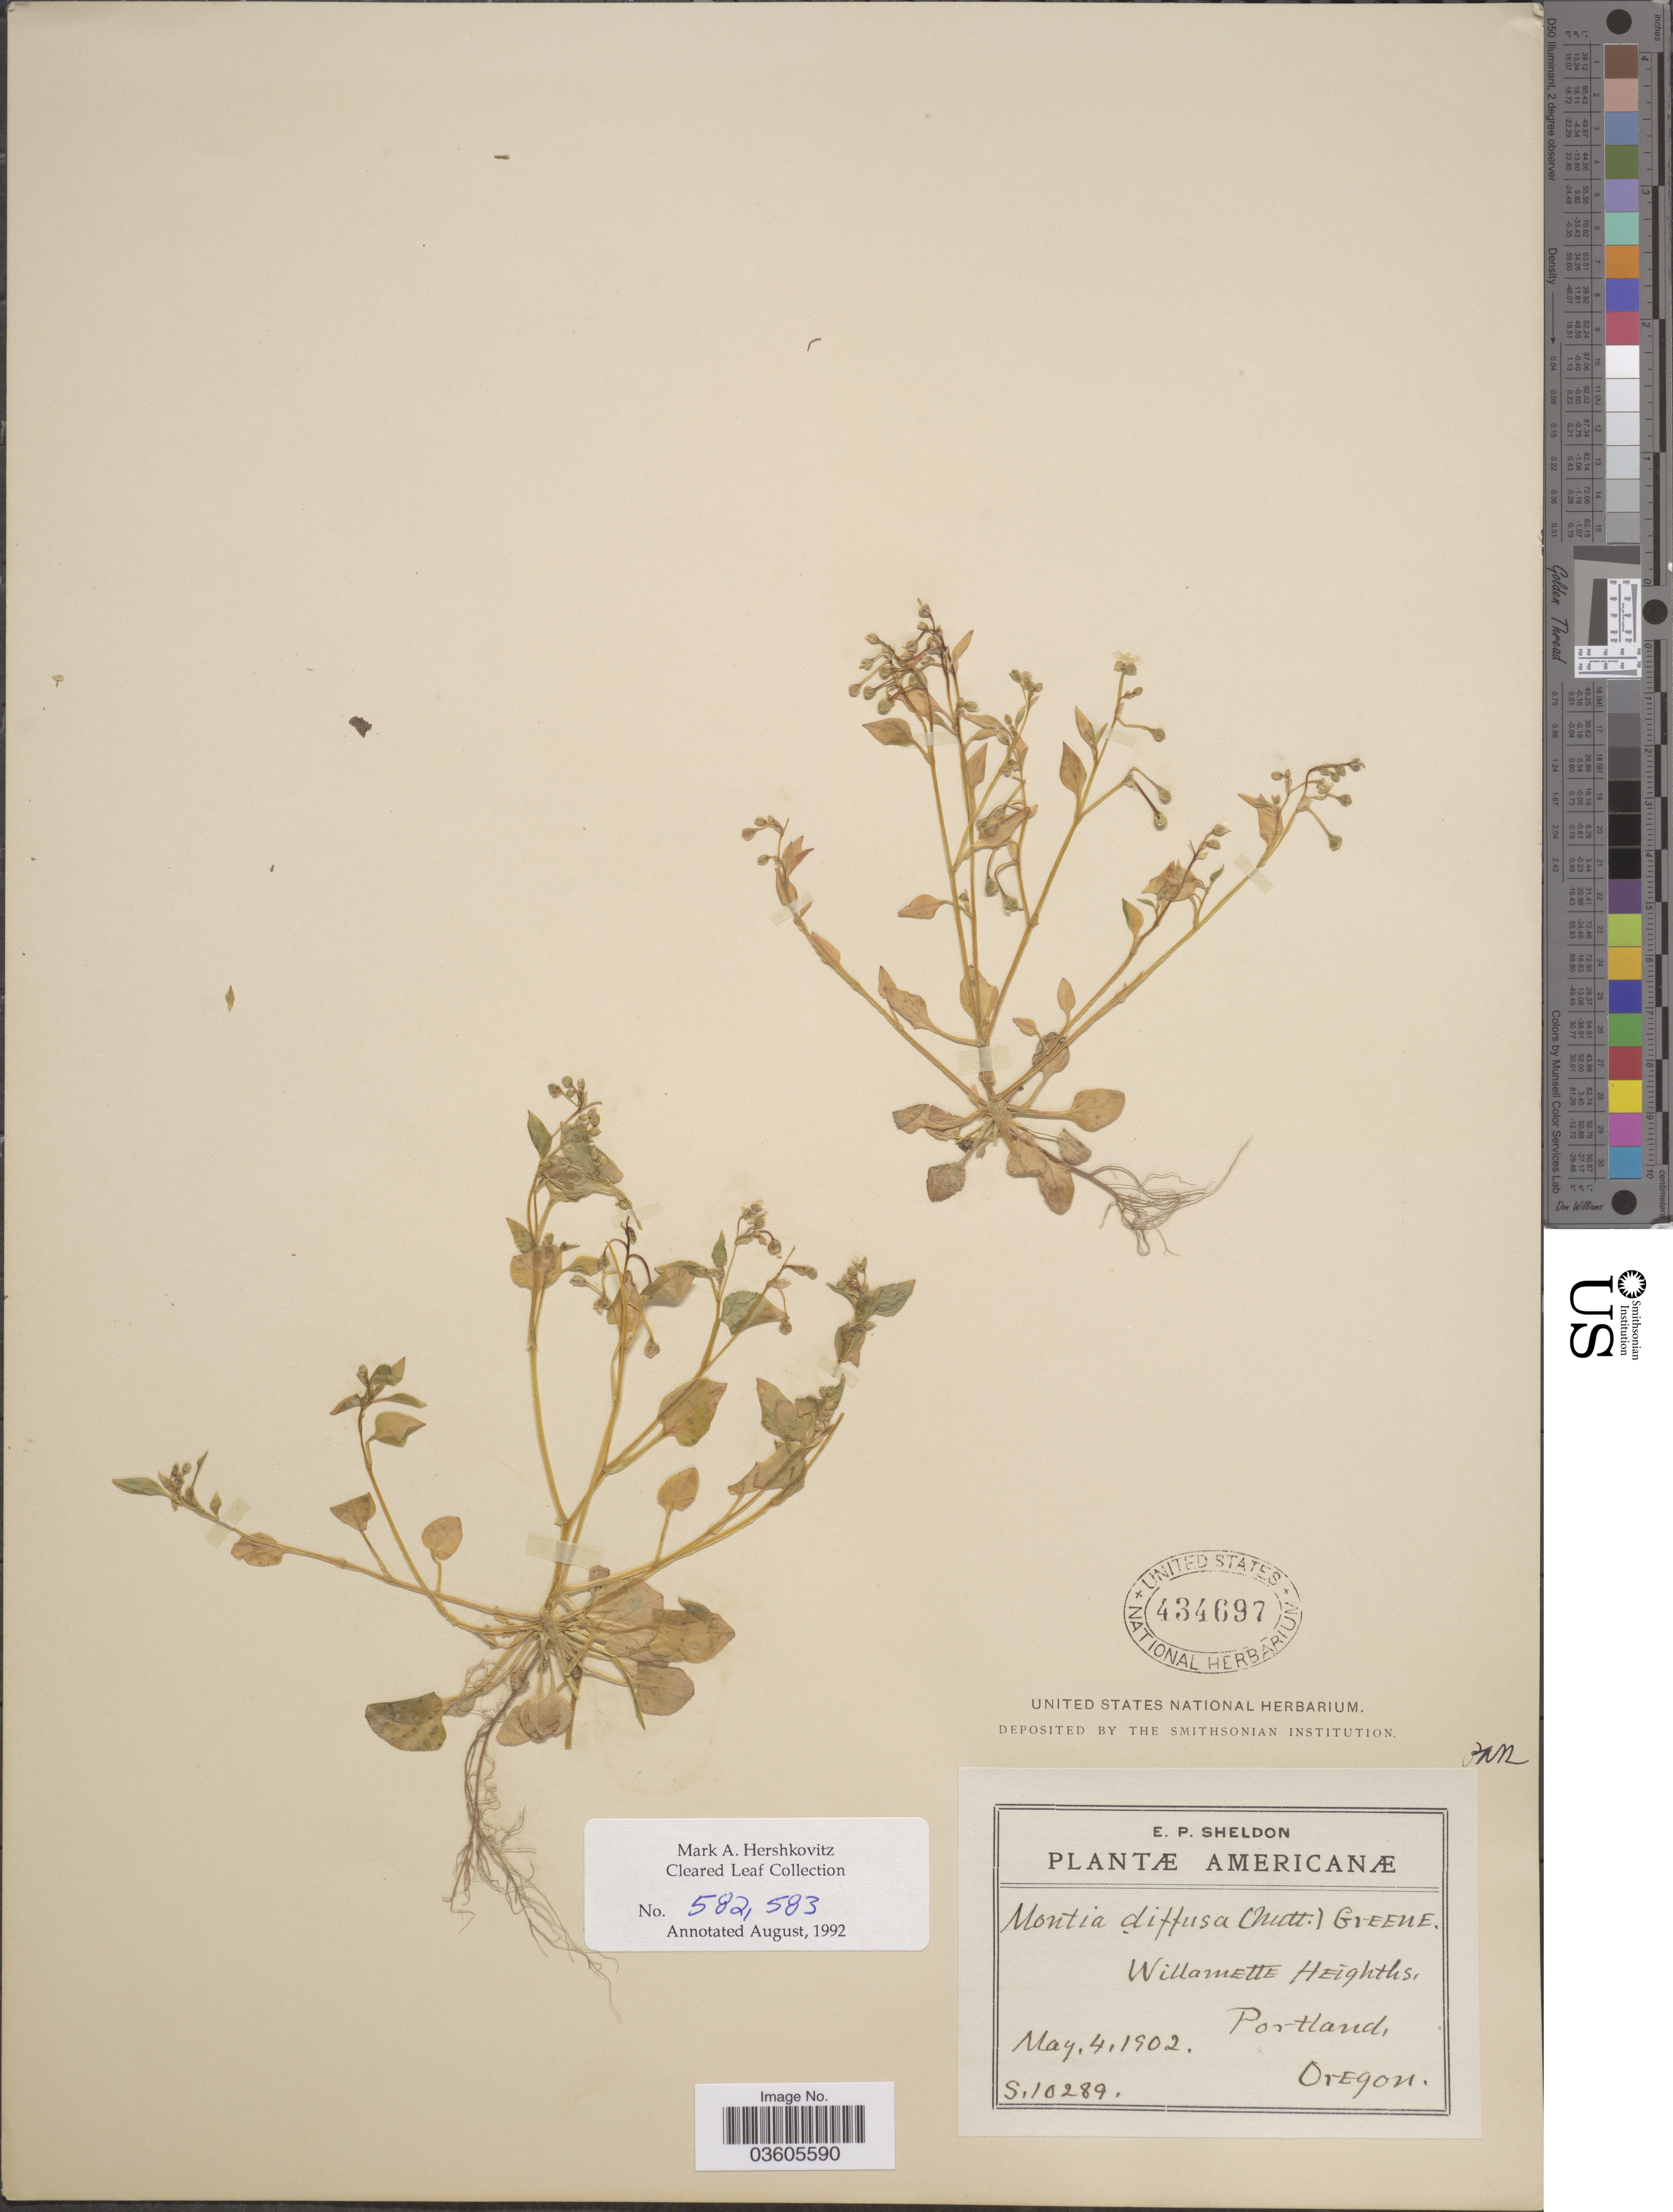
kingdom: Plantae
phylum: Tracheophyta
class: Magnoliopsida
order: Caryophyllales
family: Montiaceae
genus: Montia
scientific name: Montia diffusa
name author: (Nutt.) Greene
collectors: E. P. Sheldon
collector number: S.10289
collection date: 1902-05-04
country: United States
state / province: Oregon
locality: Willamette Heighths, Portland.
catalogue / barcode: US 434697